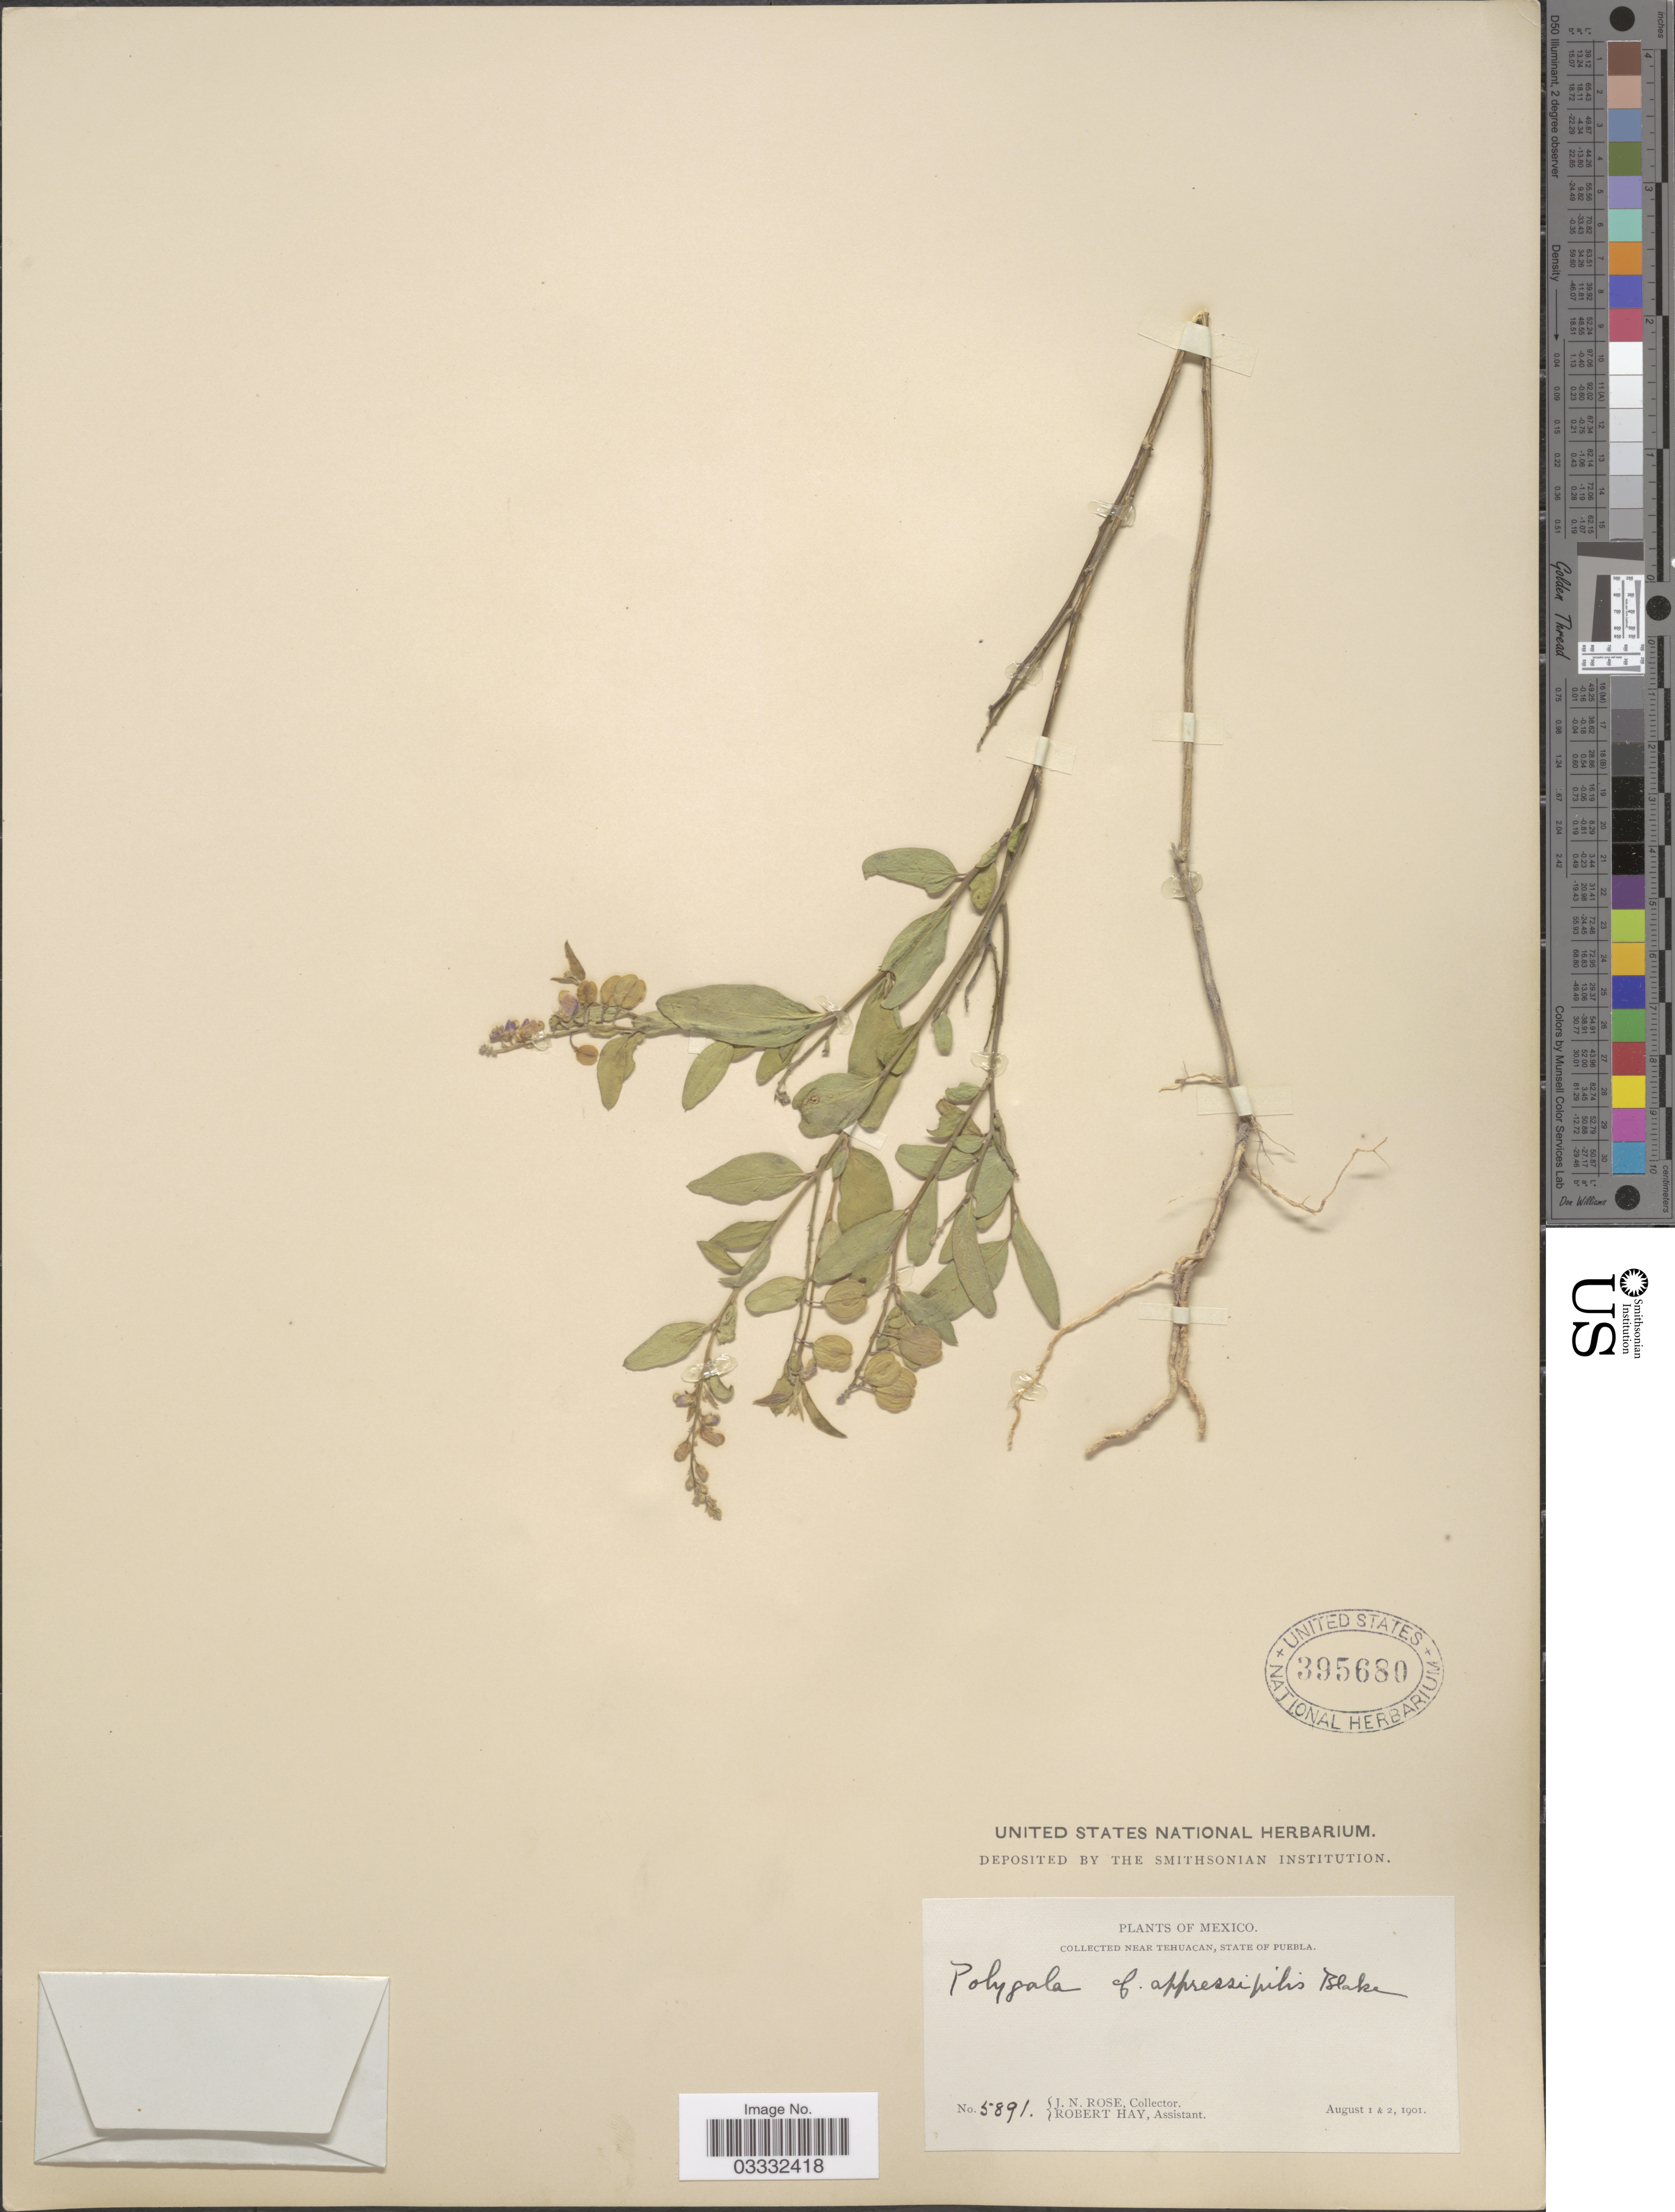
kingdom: Plantae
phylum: Tracheophyta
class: Magnoliopsida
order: Fabales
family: Polygalaceae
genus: Polygala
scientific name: Polygala appressipilis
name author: S.F. Blake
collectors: J. N. Rose & R. Hay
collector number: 5891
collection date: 1901-08-01/1901-08-02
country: Mexico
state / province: Puebla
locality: Near Tehuacan.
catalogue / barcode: US 395680